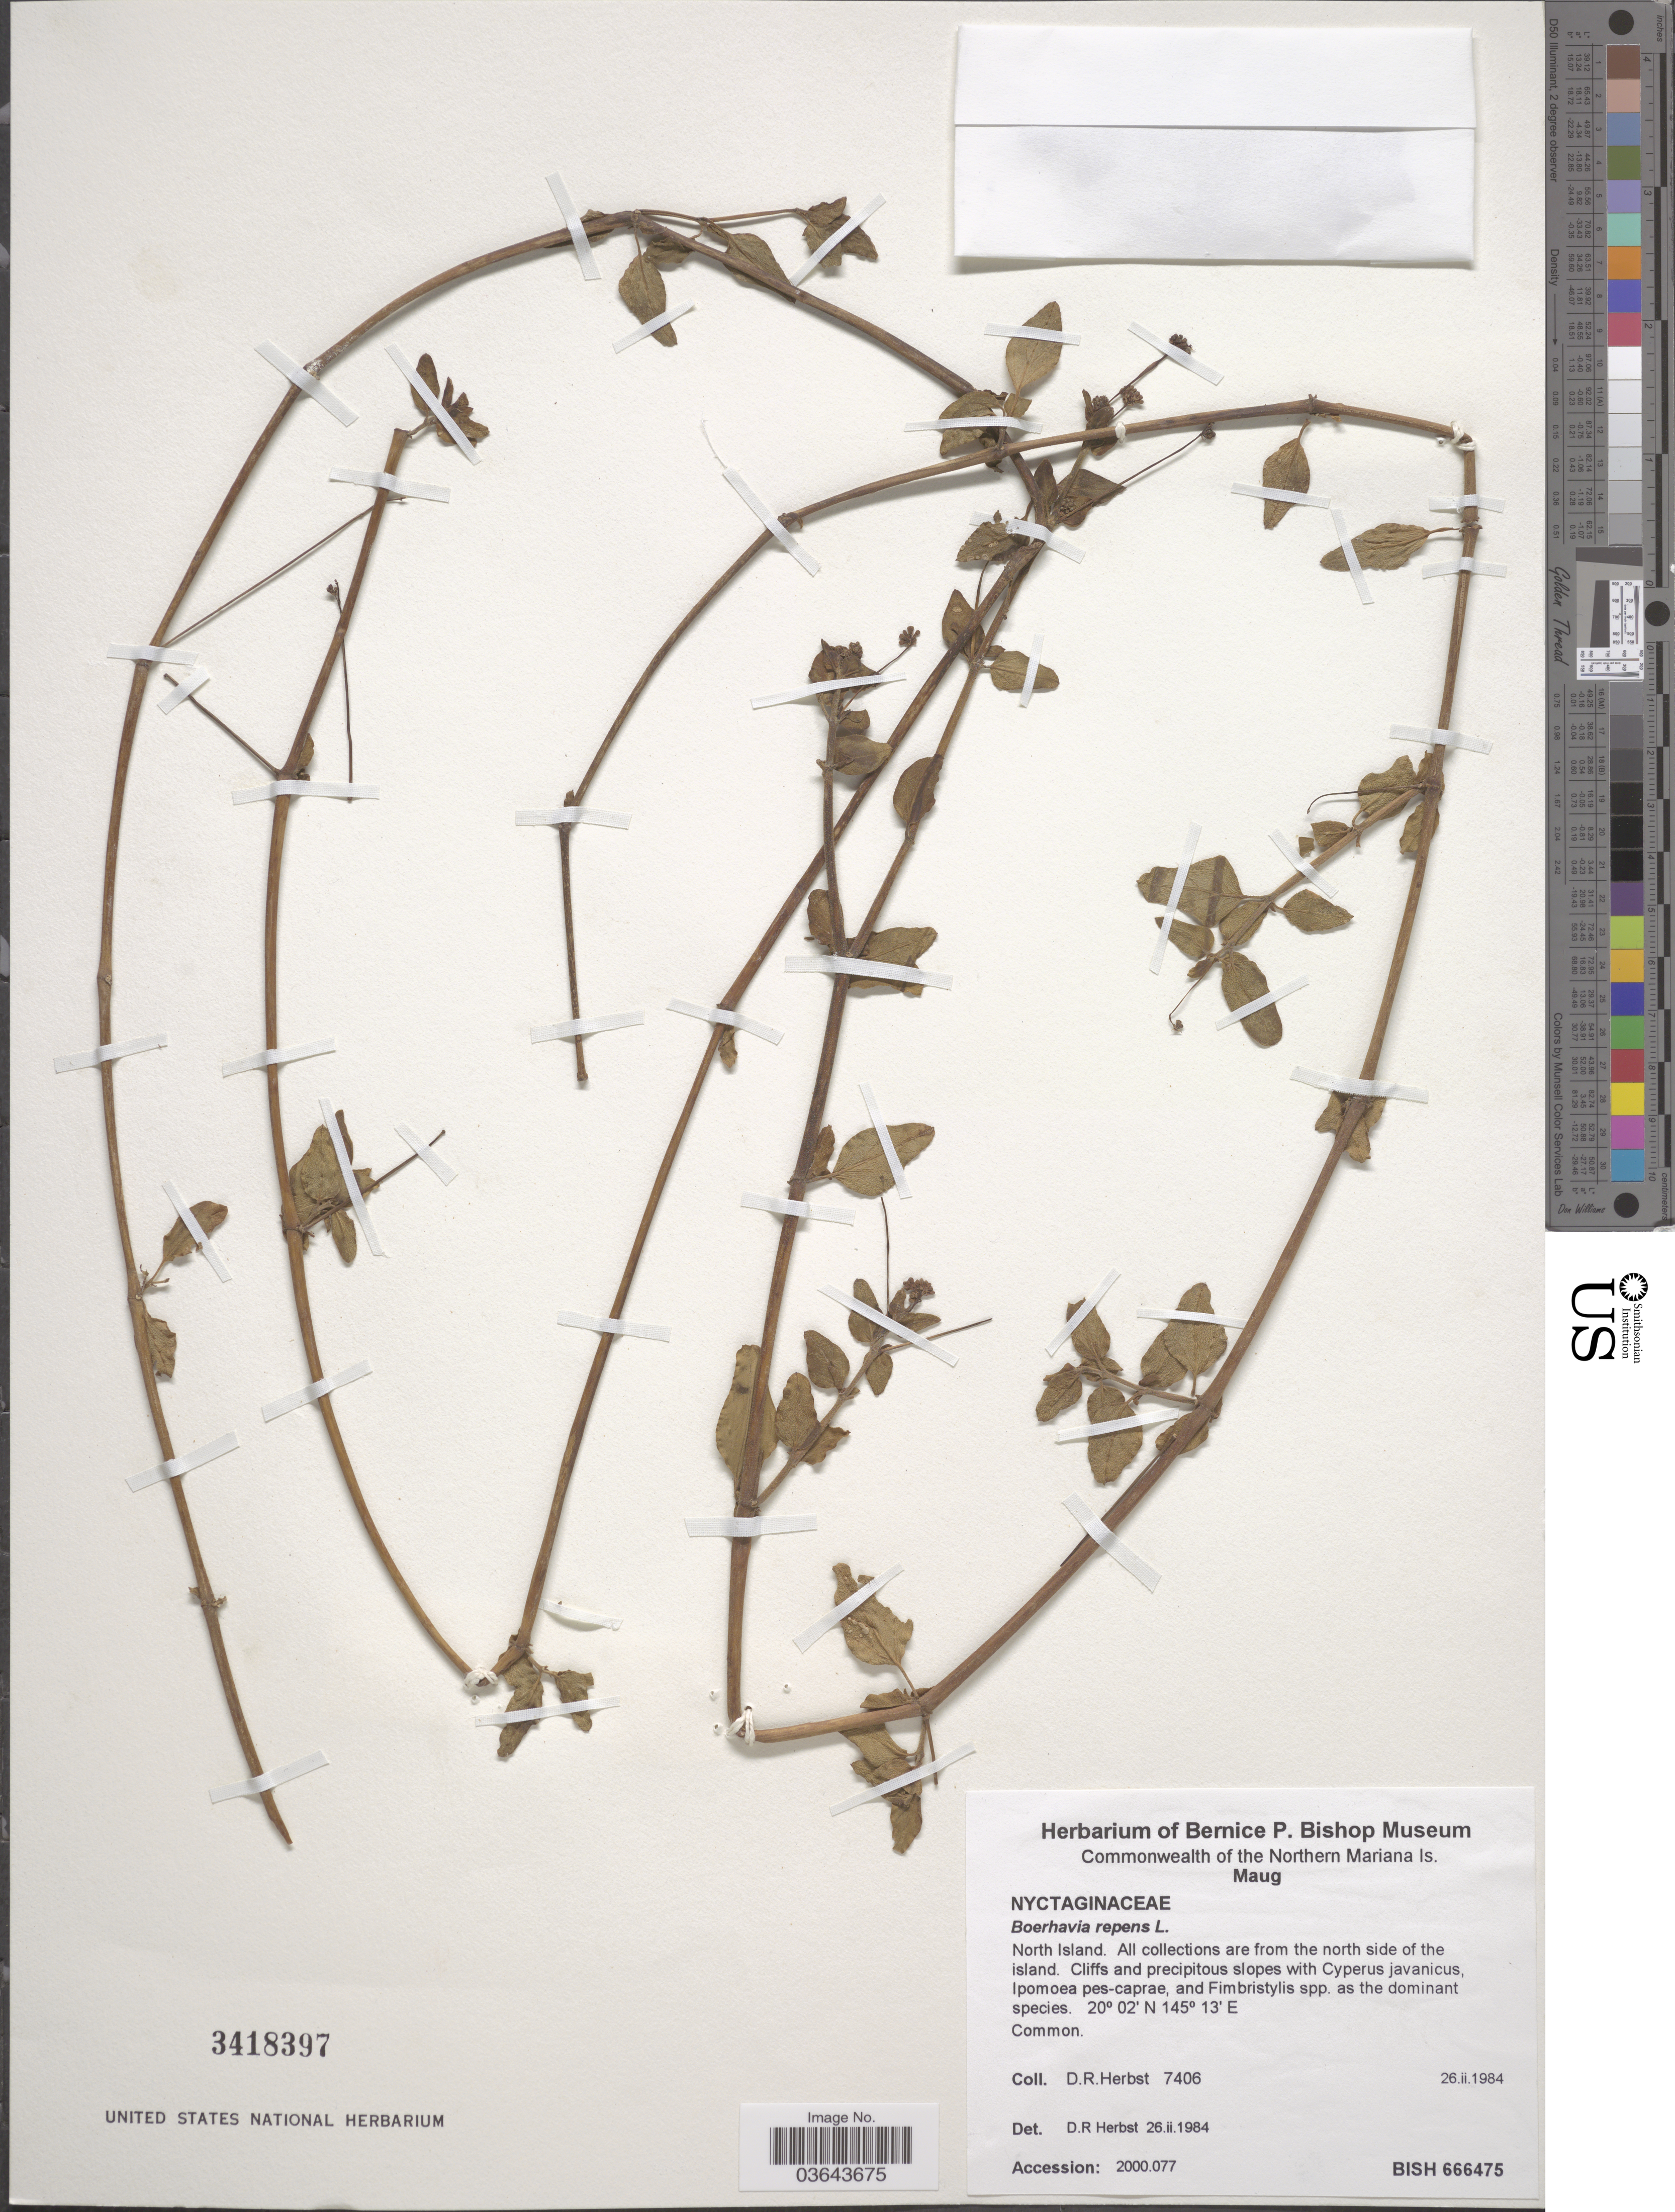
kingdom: Plantae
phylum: Tracheophyta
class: Magnoliopsida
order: Caryophyllales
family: Nyctaginaceae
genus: Boerhavia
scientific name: Boerhavia repens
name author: L.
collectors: D. R. Herbst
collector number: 7406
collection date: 1984-02-26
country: Northern Mariana Islands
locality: Maug. North Island. The north side of the island.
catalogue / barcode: US 3418397